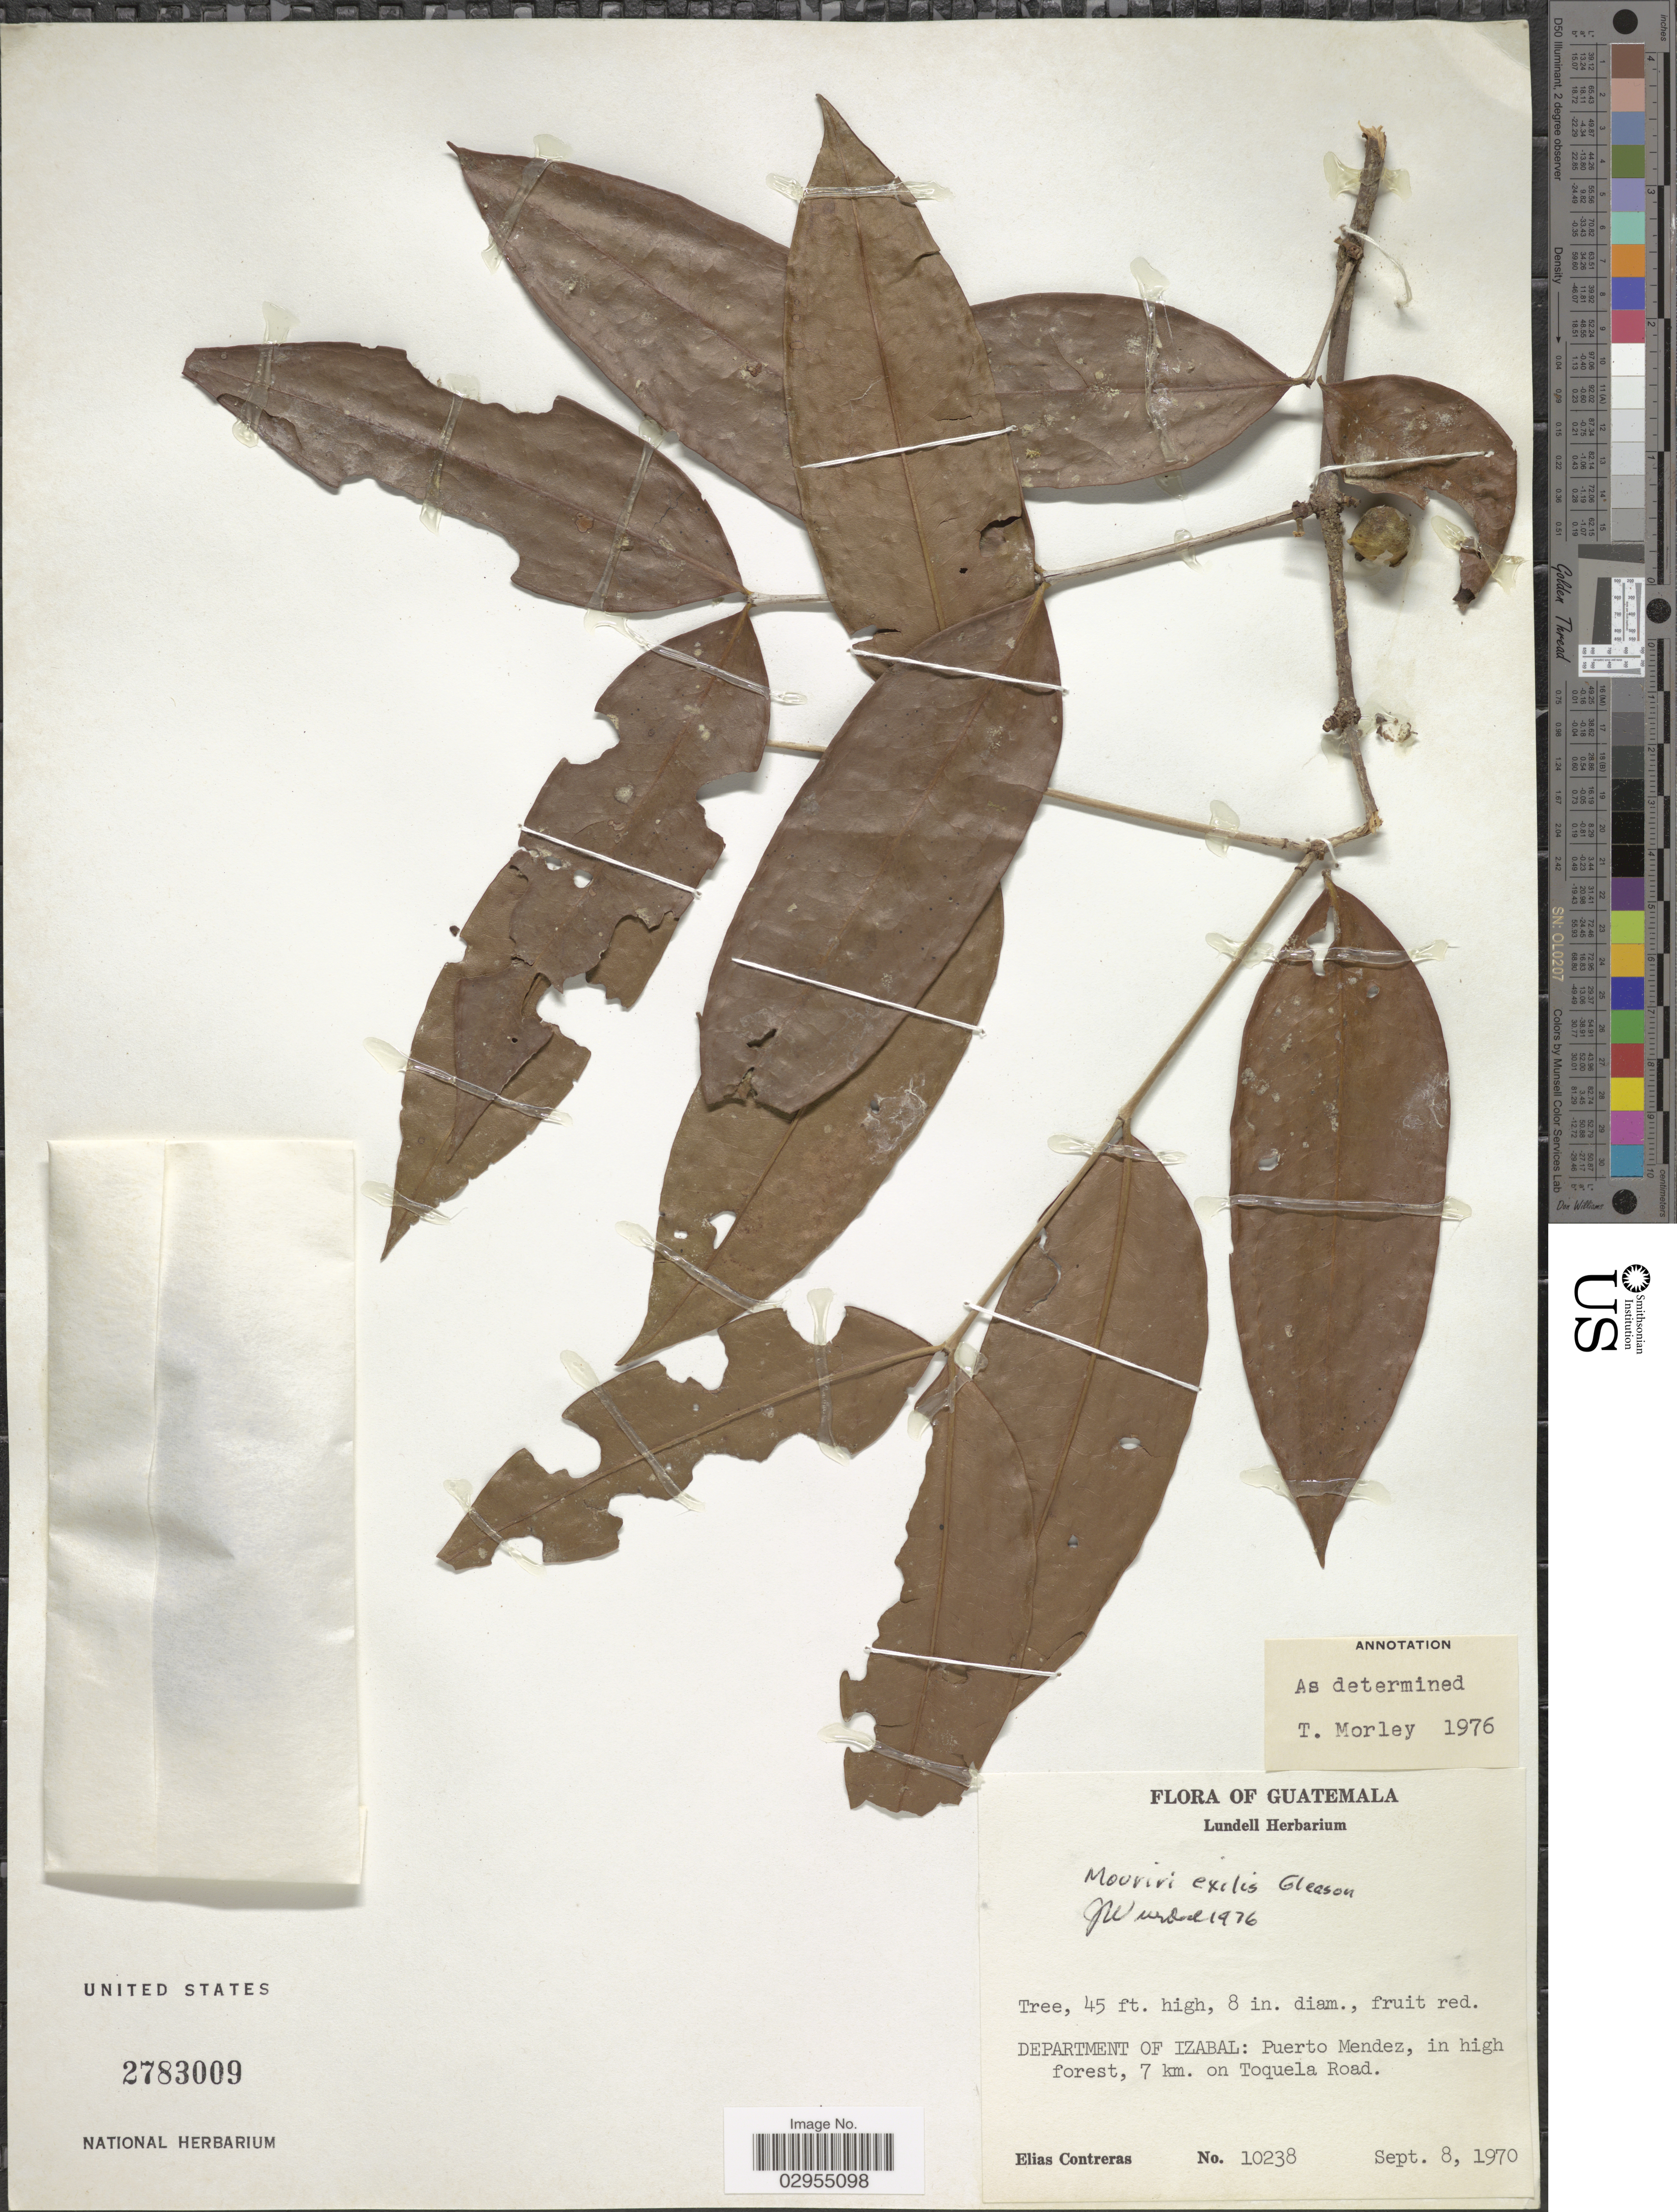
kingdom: Plantae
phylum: Tracheophyta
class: Magnoliopsida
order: Myrtales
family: Melastomataceae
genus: Mouriri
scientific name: Mouriri exilis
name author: Gleason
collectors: E. Contreras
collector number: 10238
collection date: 1970-09-08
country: Guatemala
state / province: Izabal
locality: Department of Izabal: Puerto Mendez, 7 km. on Toquela Road.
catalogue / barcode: US 2783009